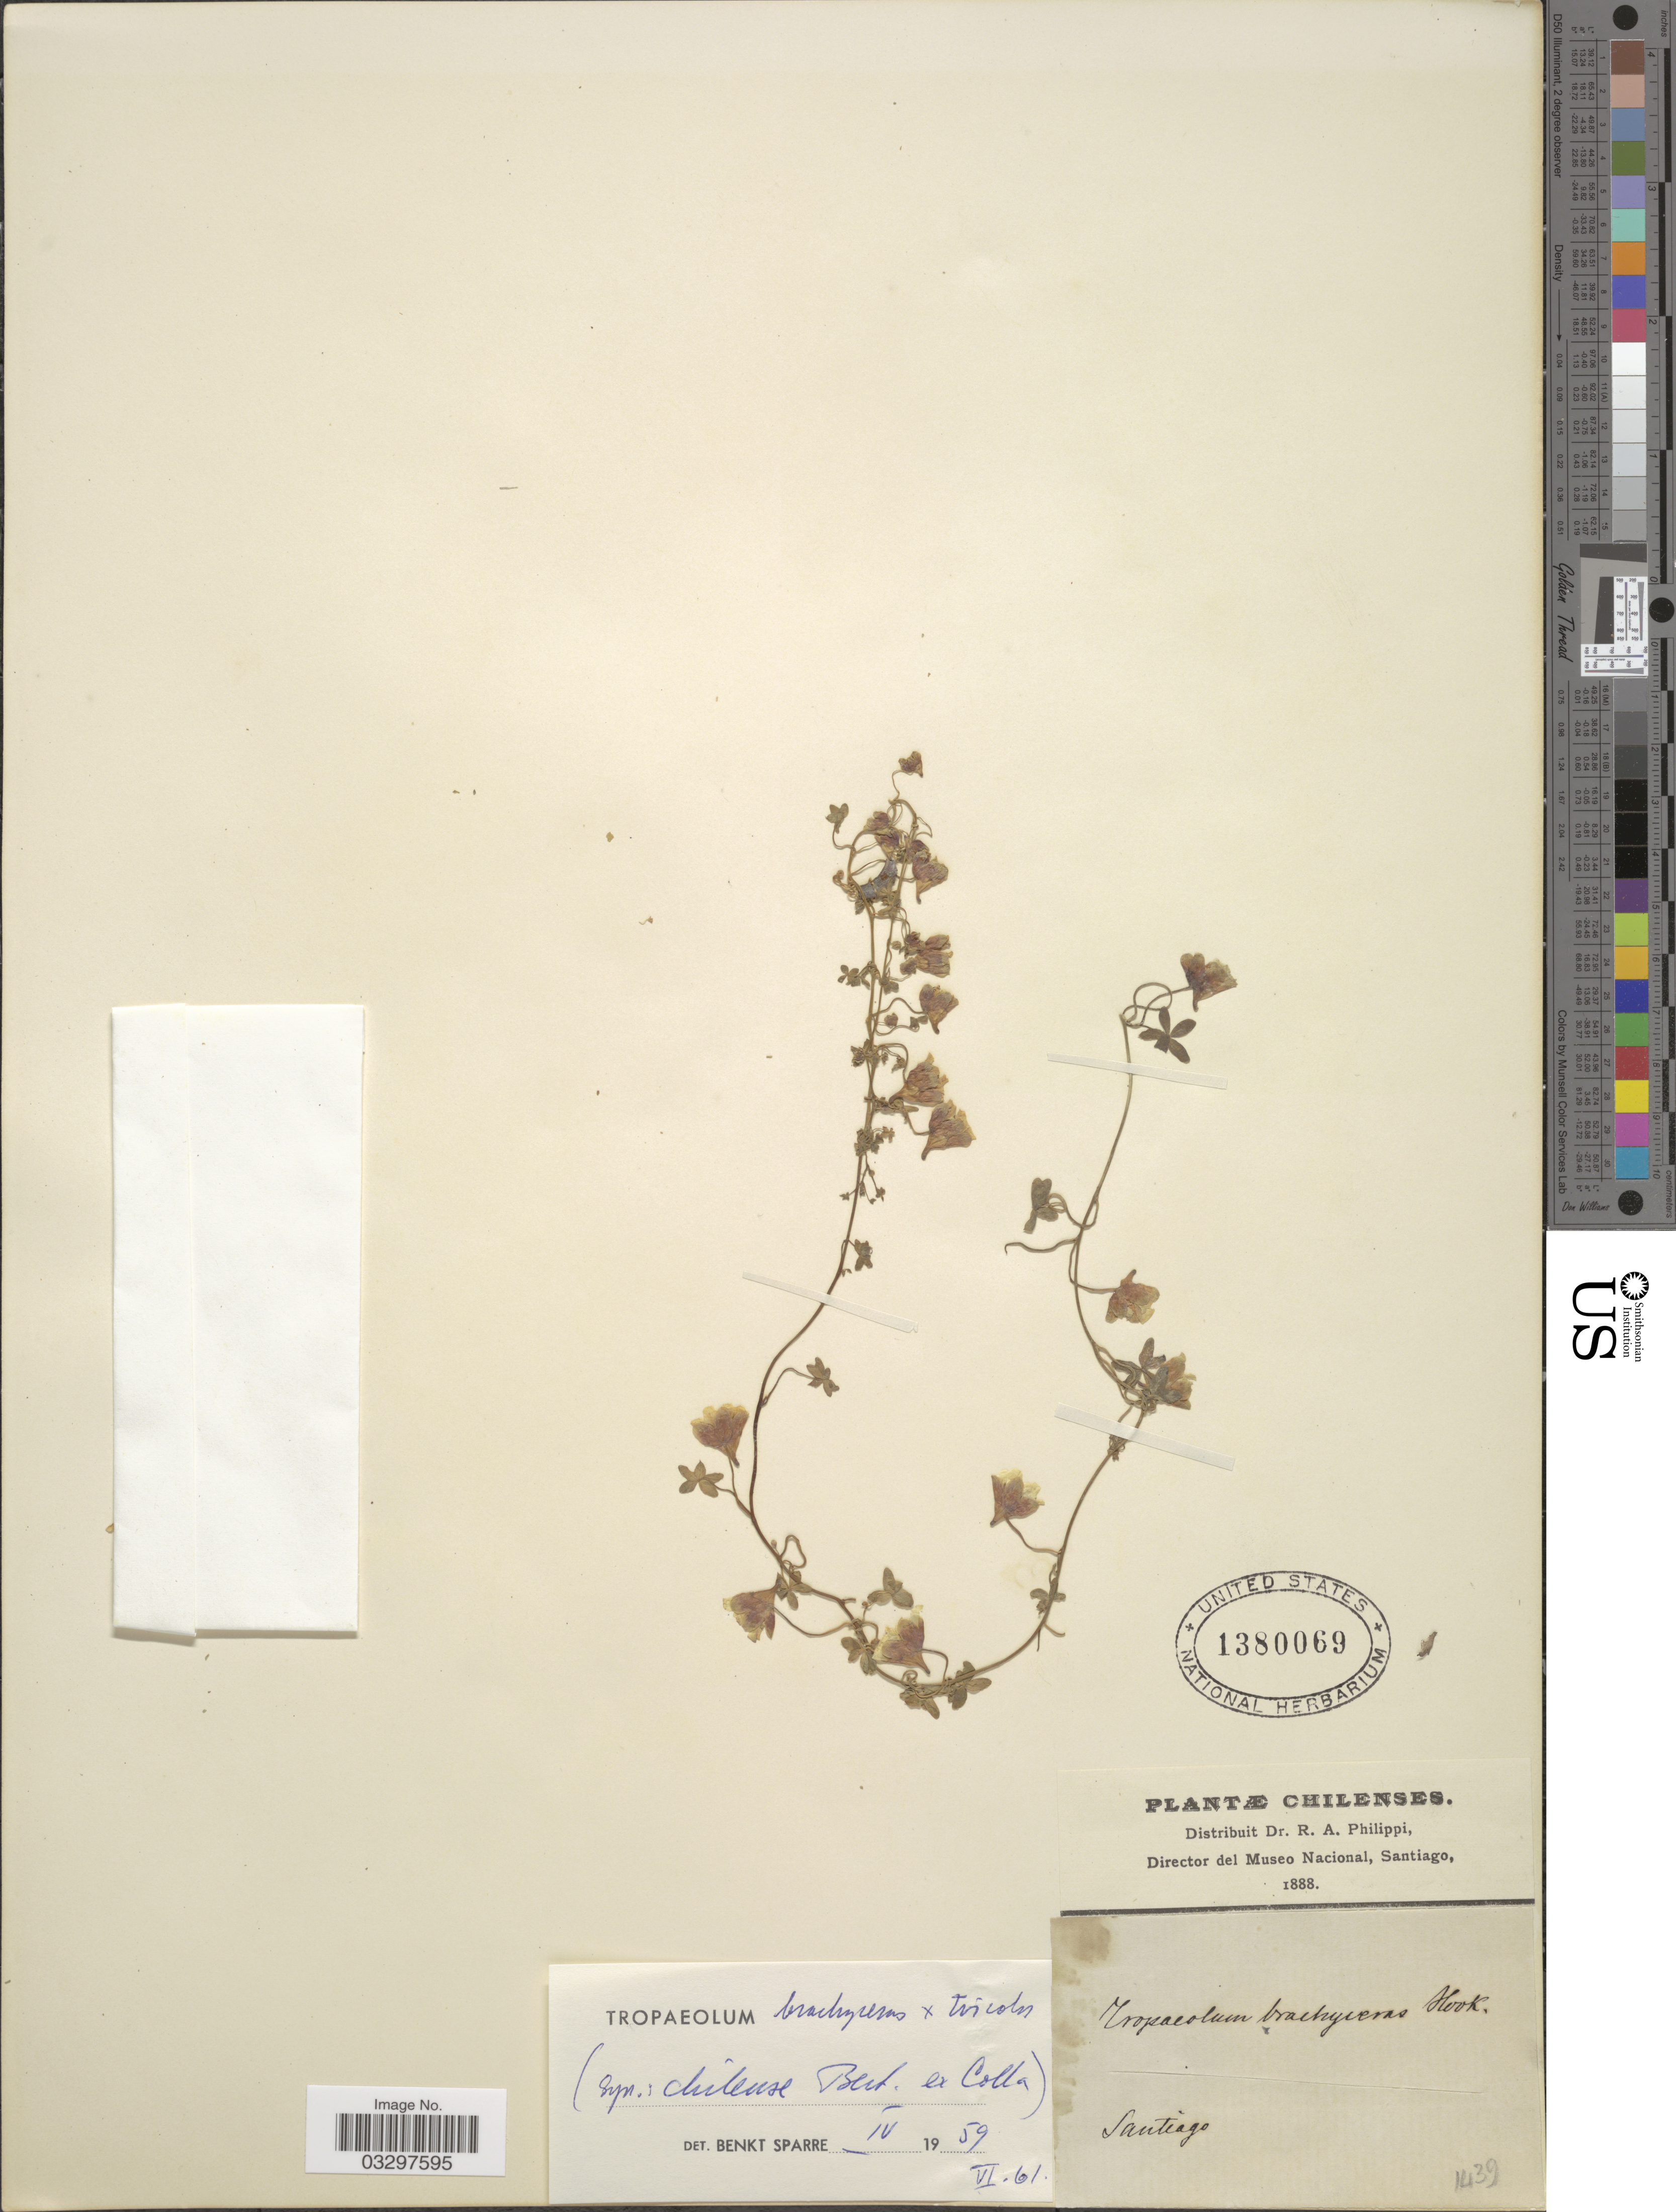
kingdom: Plantae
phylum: Tracheophyta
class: Magnoliopsida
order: Brassicales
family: Tropaeolaceae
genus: Tropaeolum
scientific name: Tropaeolum brachyceras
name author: Hook. & Arn.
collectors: ex. herb. R.A. Philippi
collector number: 1439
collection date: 1888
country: Chile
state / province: Región Metropolitana (RM)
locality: Santiago.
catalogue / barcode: US 1380069